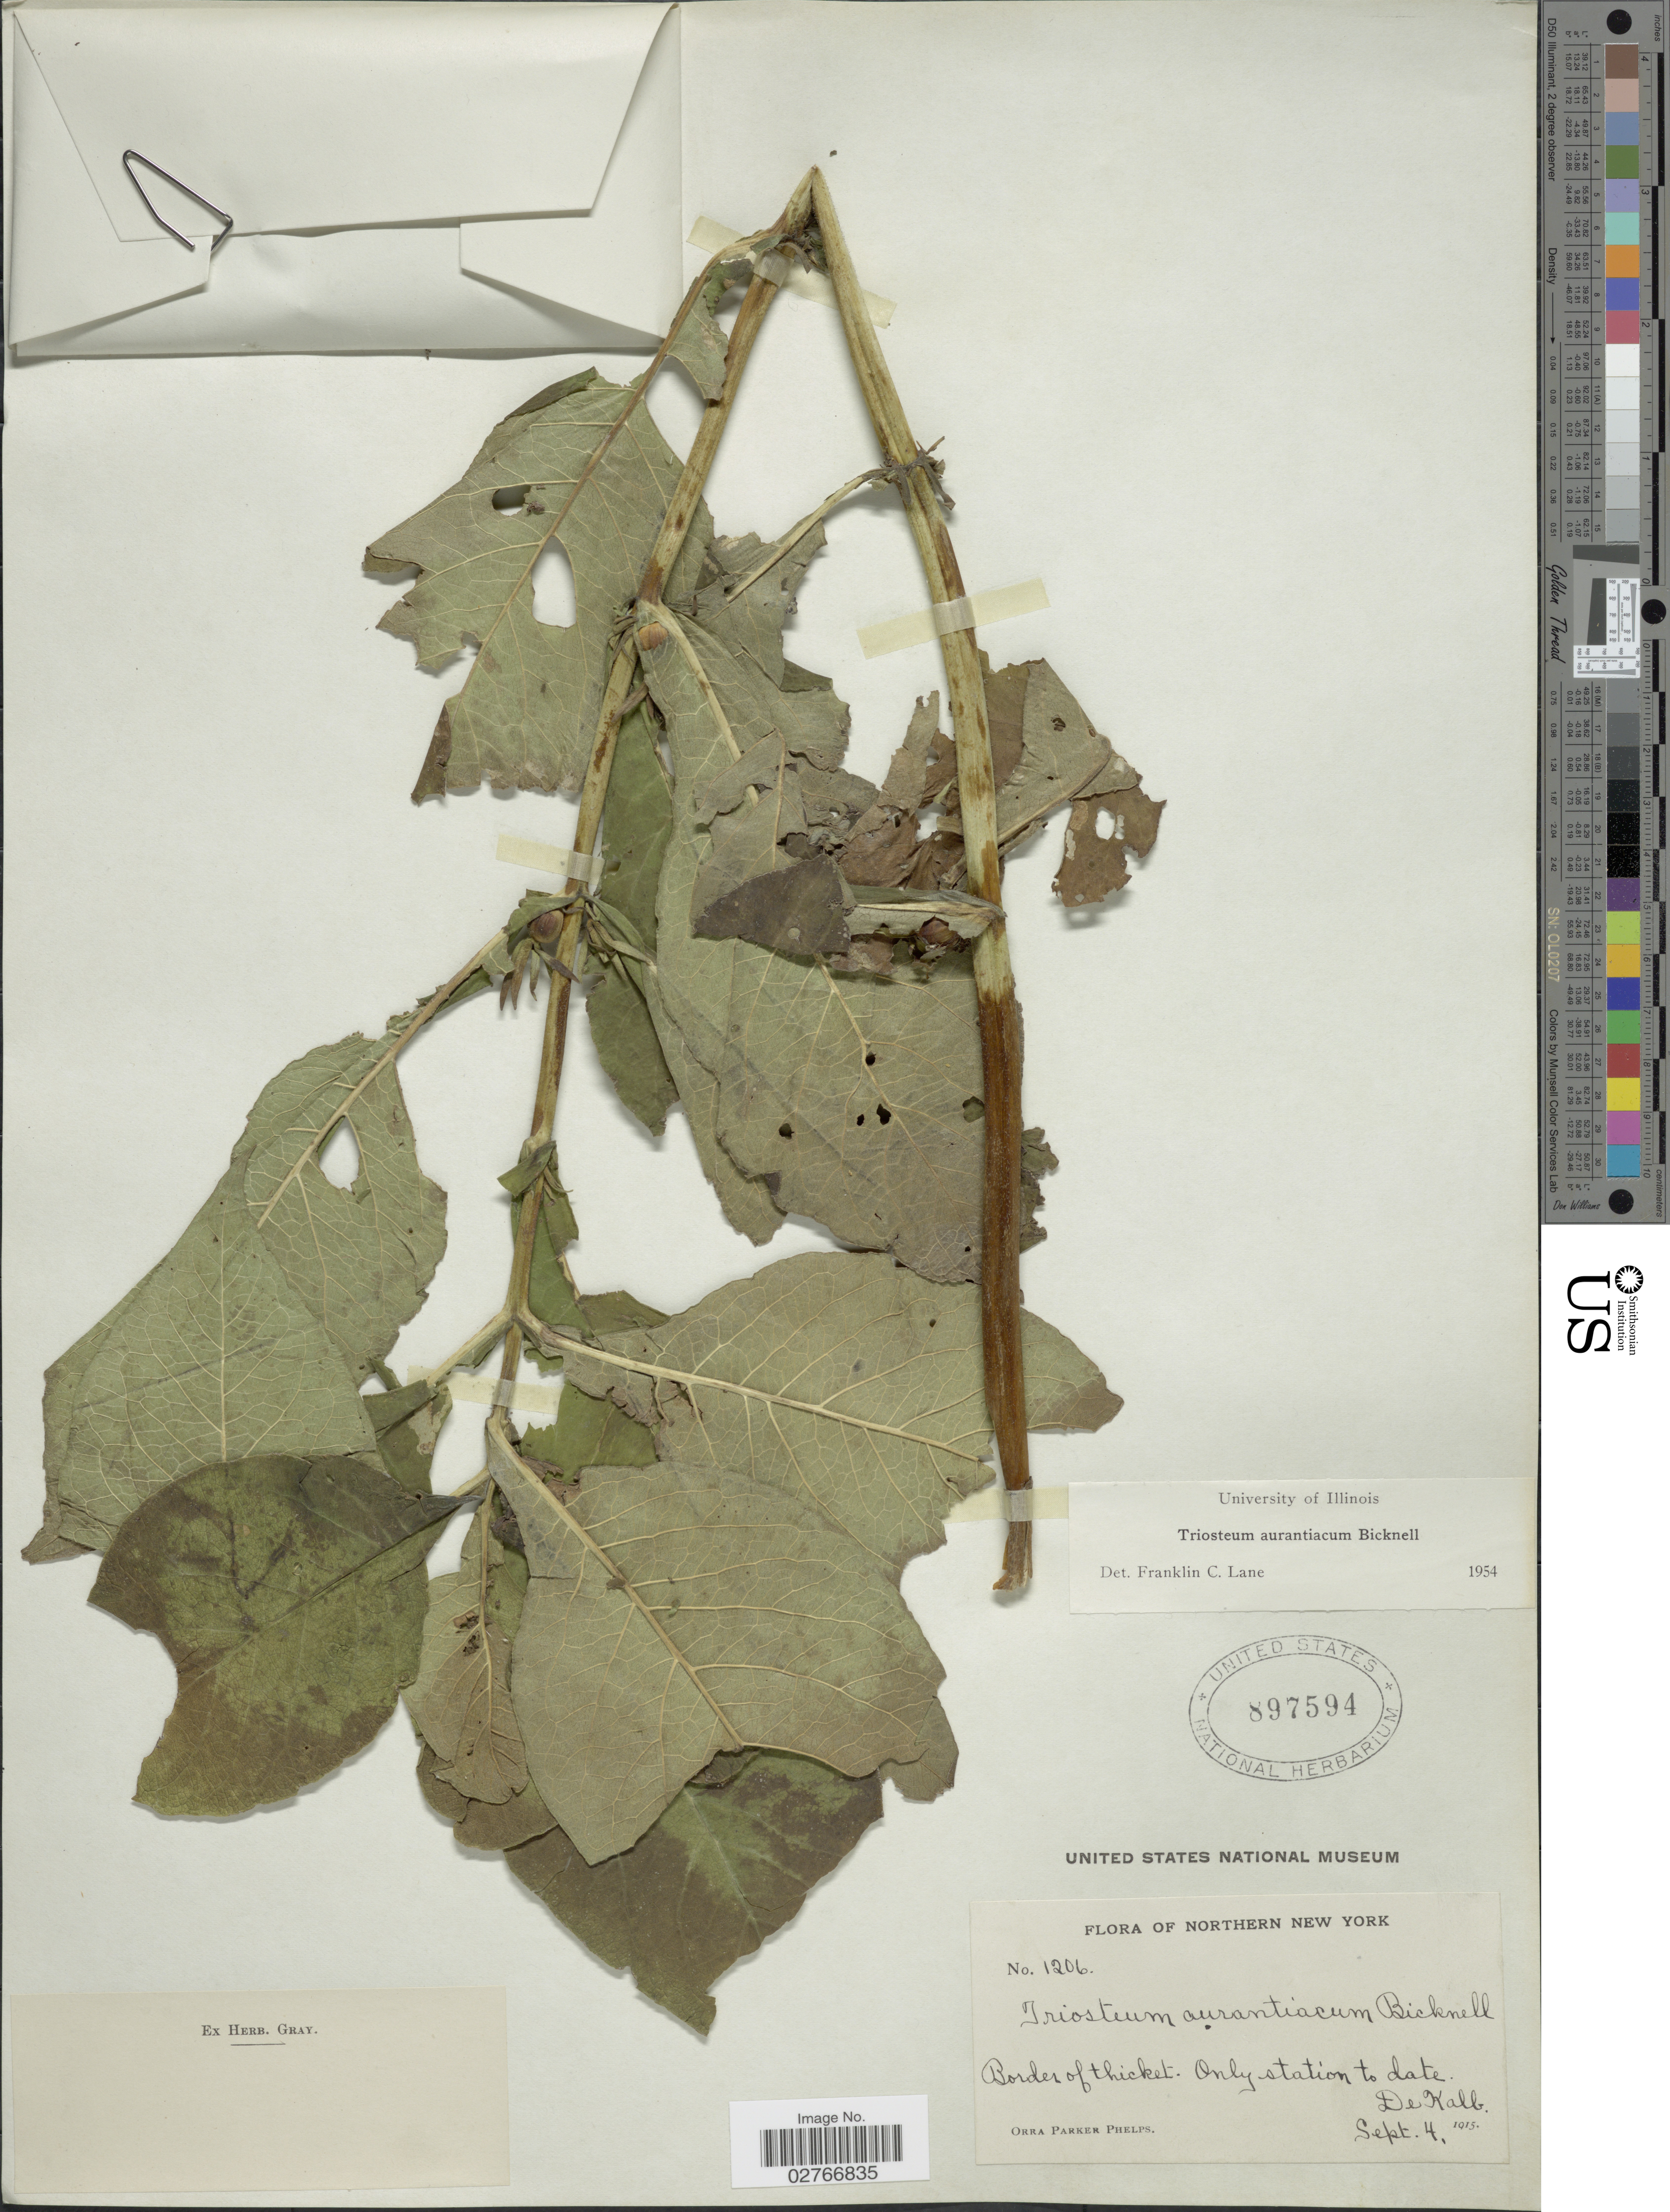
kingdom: Plantae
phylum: Tracheophyta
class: Magnoliopsida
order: Dipsacales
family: Caprifoliaceae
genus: Triosteum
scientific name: Triosteum aurantiacum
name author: E.P. Bicknell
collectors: O. P. Phelps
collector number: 1206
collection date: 1915-09-04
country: United States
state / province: New York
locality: Northern New York. Border of thicket. Only station to date. De Kalb.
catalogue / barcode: US 897594